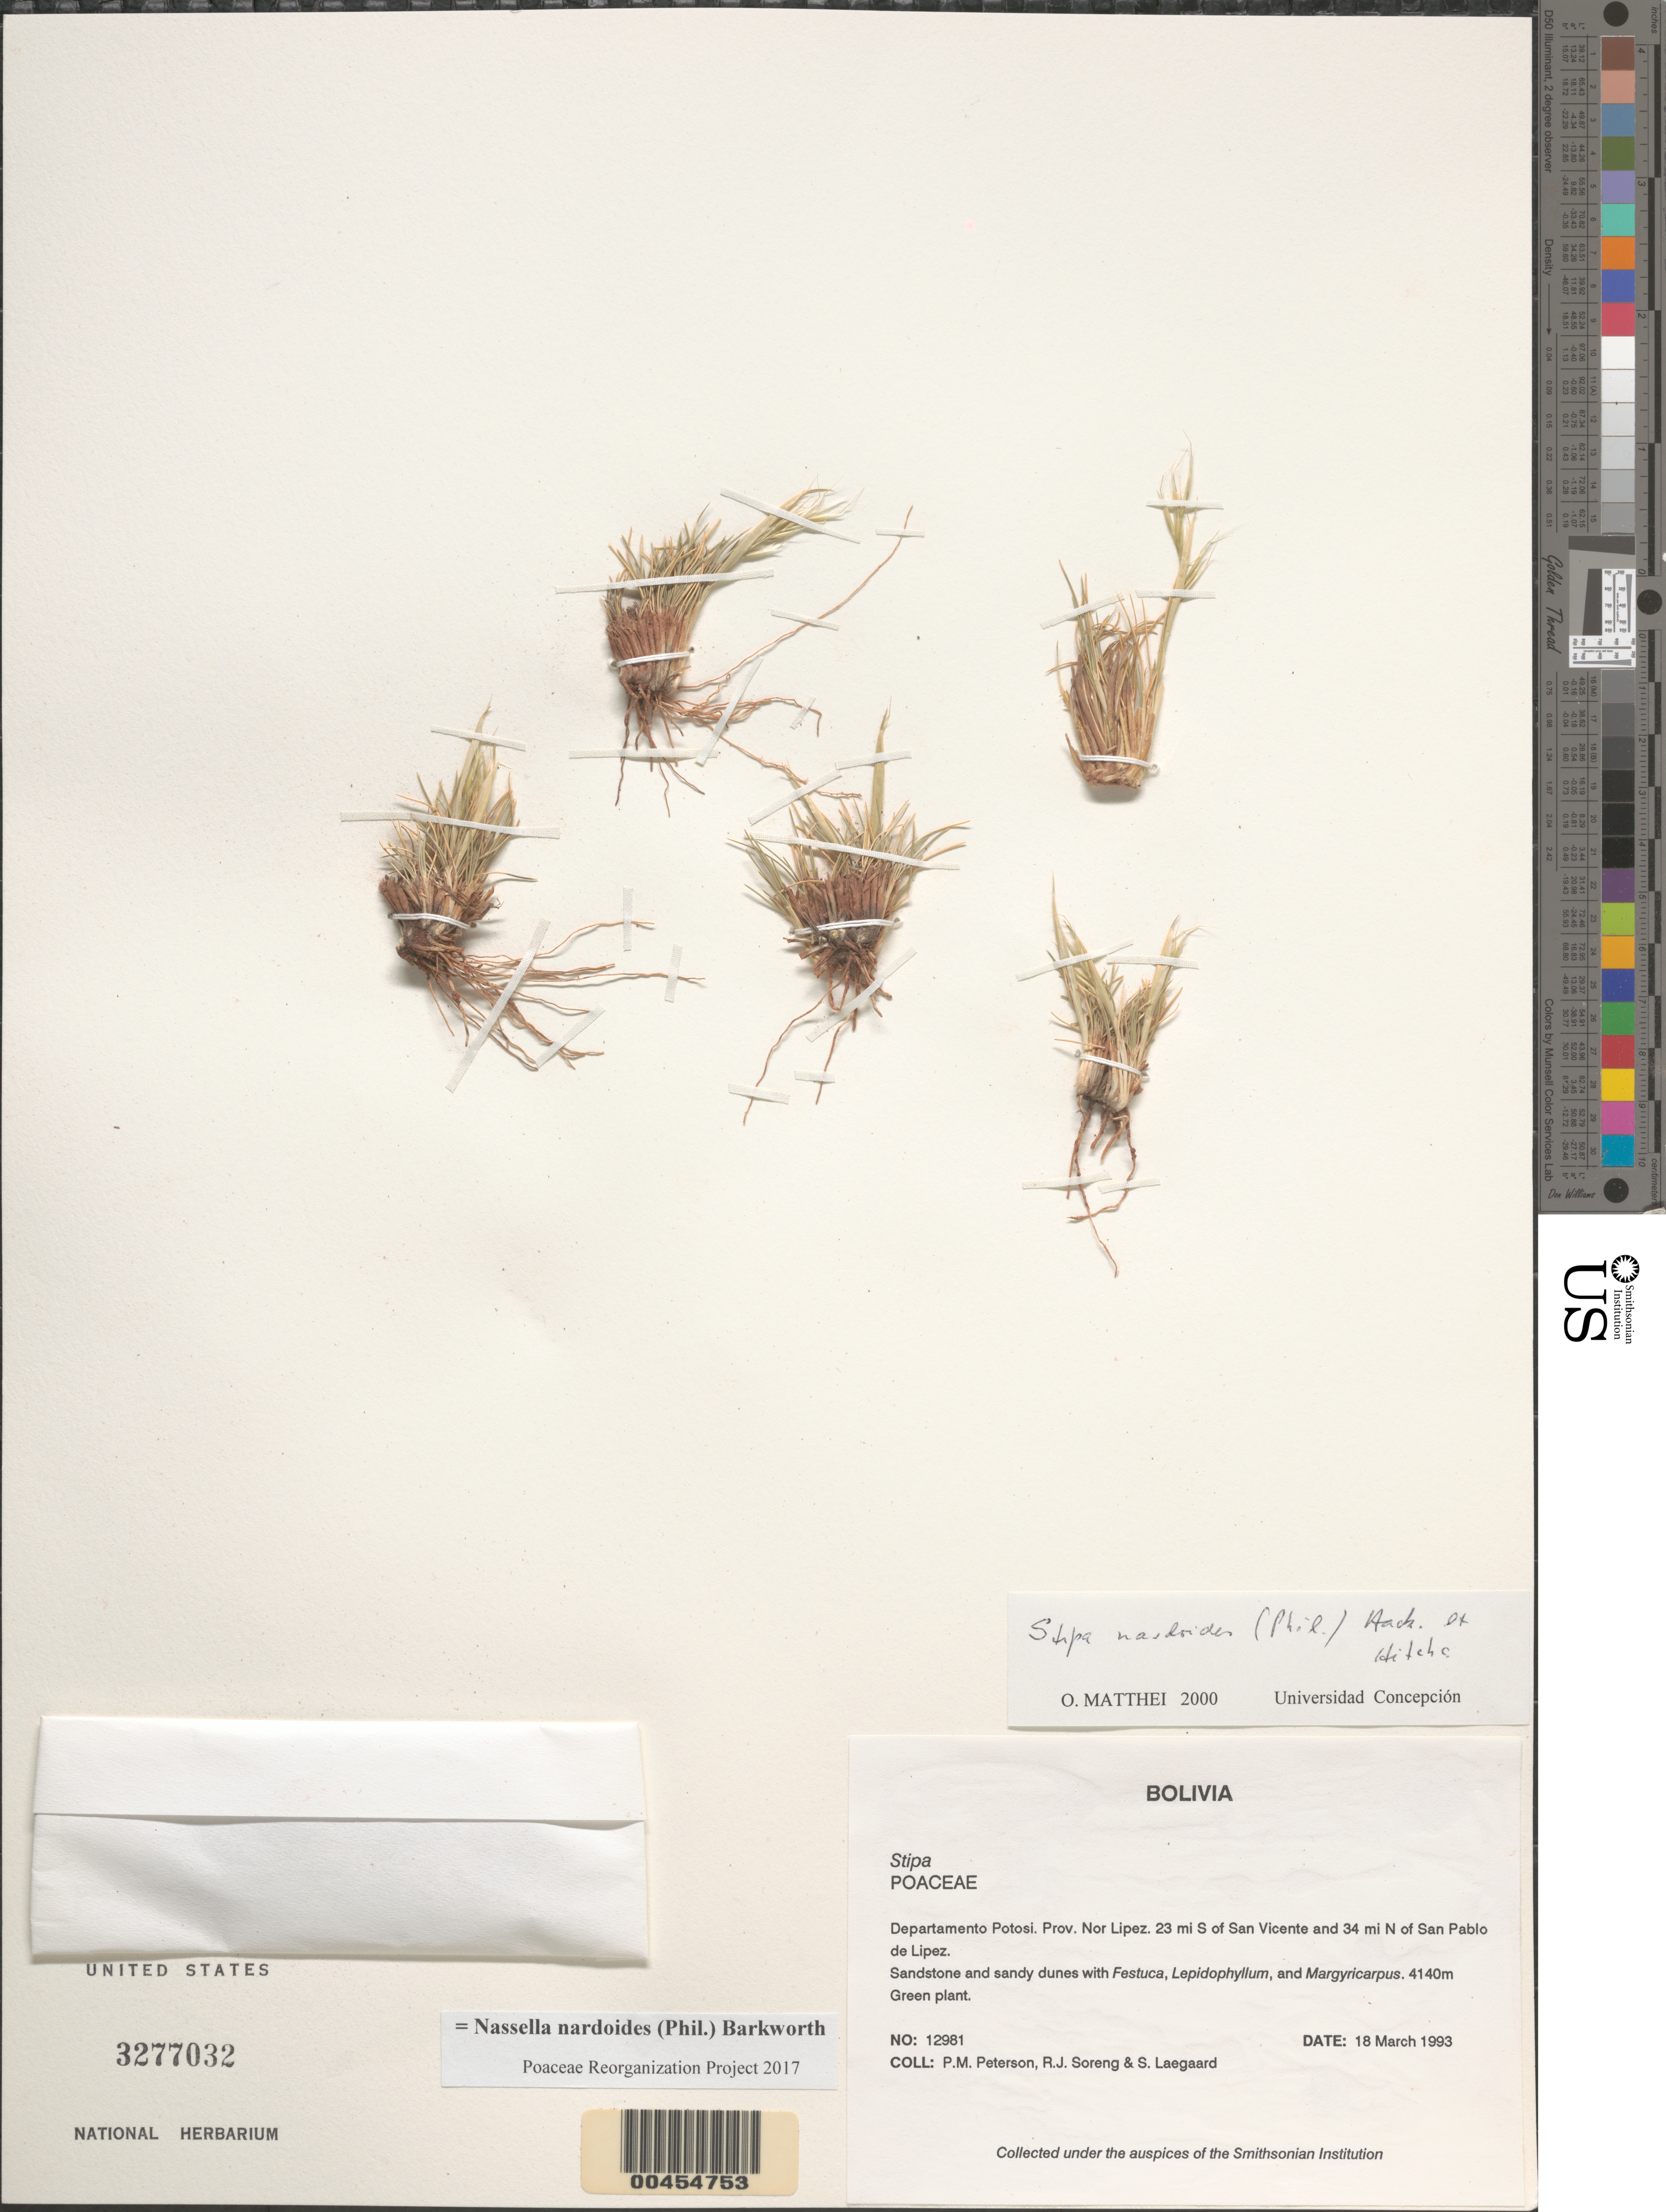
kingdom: Plantae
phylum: Tracheophyta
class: Liliopsida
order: Poales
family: Poaceae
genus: Nassella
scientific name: Nassella nardoides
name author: (Phil.) Barkworth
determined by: Poaceae Reorganization Project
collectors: P. M. Peterson, R. J. Soreng & S. Lægaard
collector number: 12981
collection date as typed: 18 Mar 1993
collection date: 1993-03-18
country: Bolivia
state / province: Potosí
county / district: Nor Lípez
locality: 14 mi S of San Vicente and 43 mi N of San Pablo de Lipez.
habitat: Sandstone and sandy dunes with Festuca, Lepidophyllum, and Margyricarpus.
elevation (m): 4140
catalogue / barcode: US 3277032